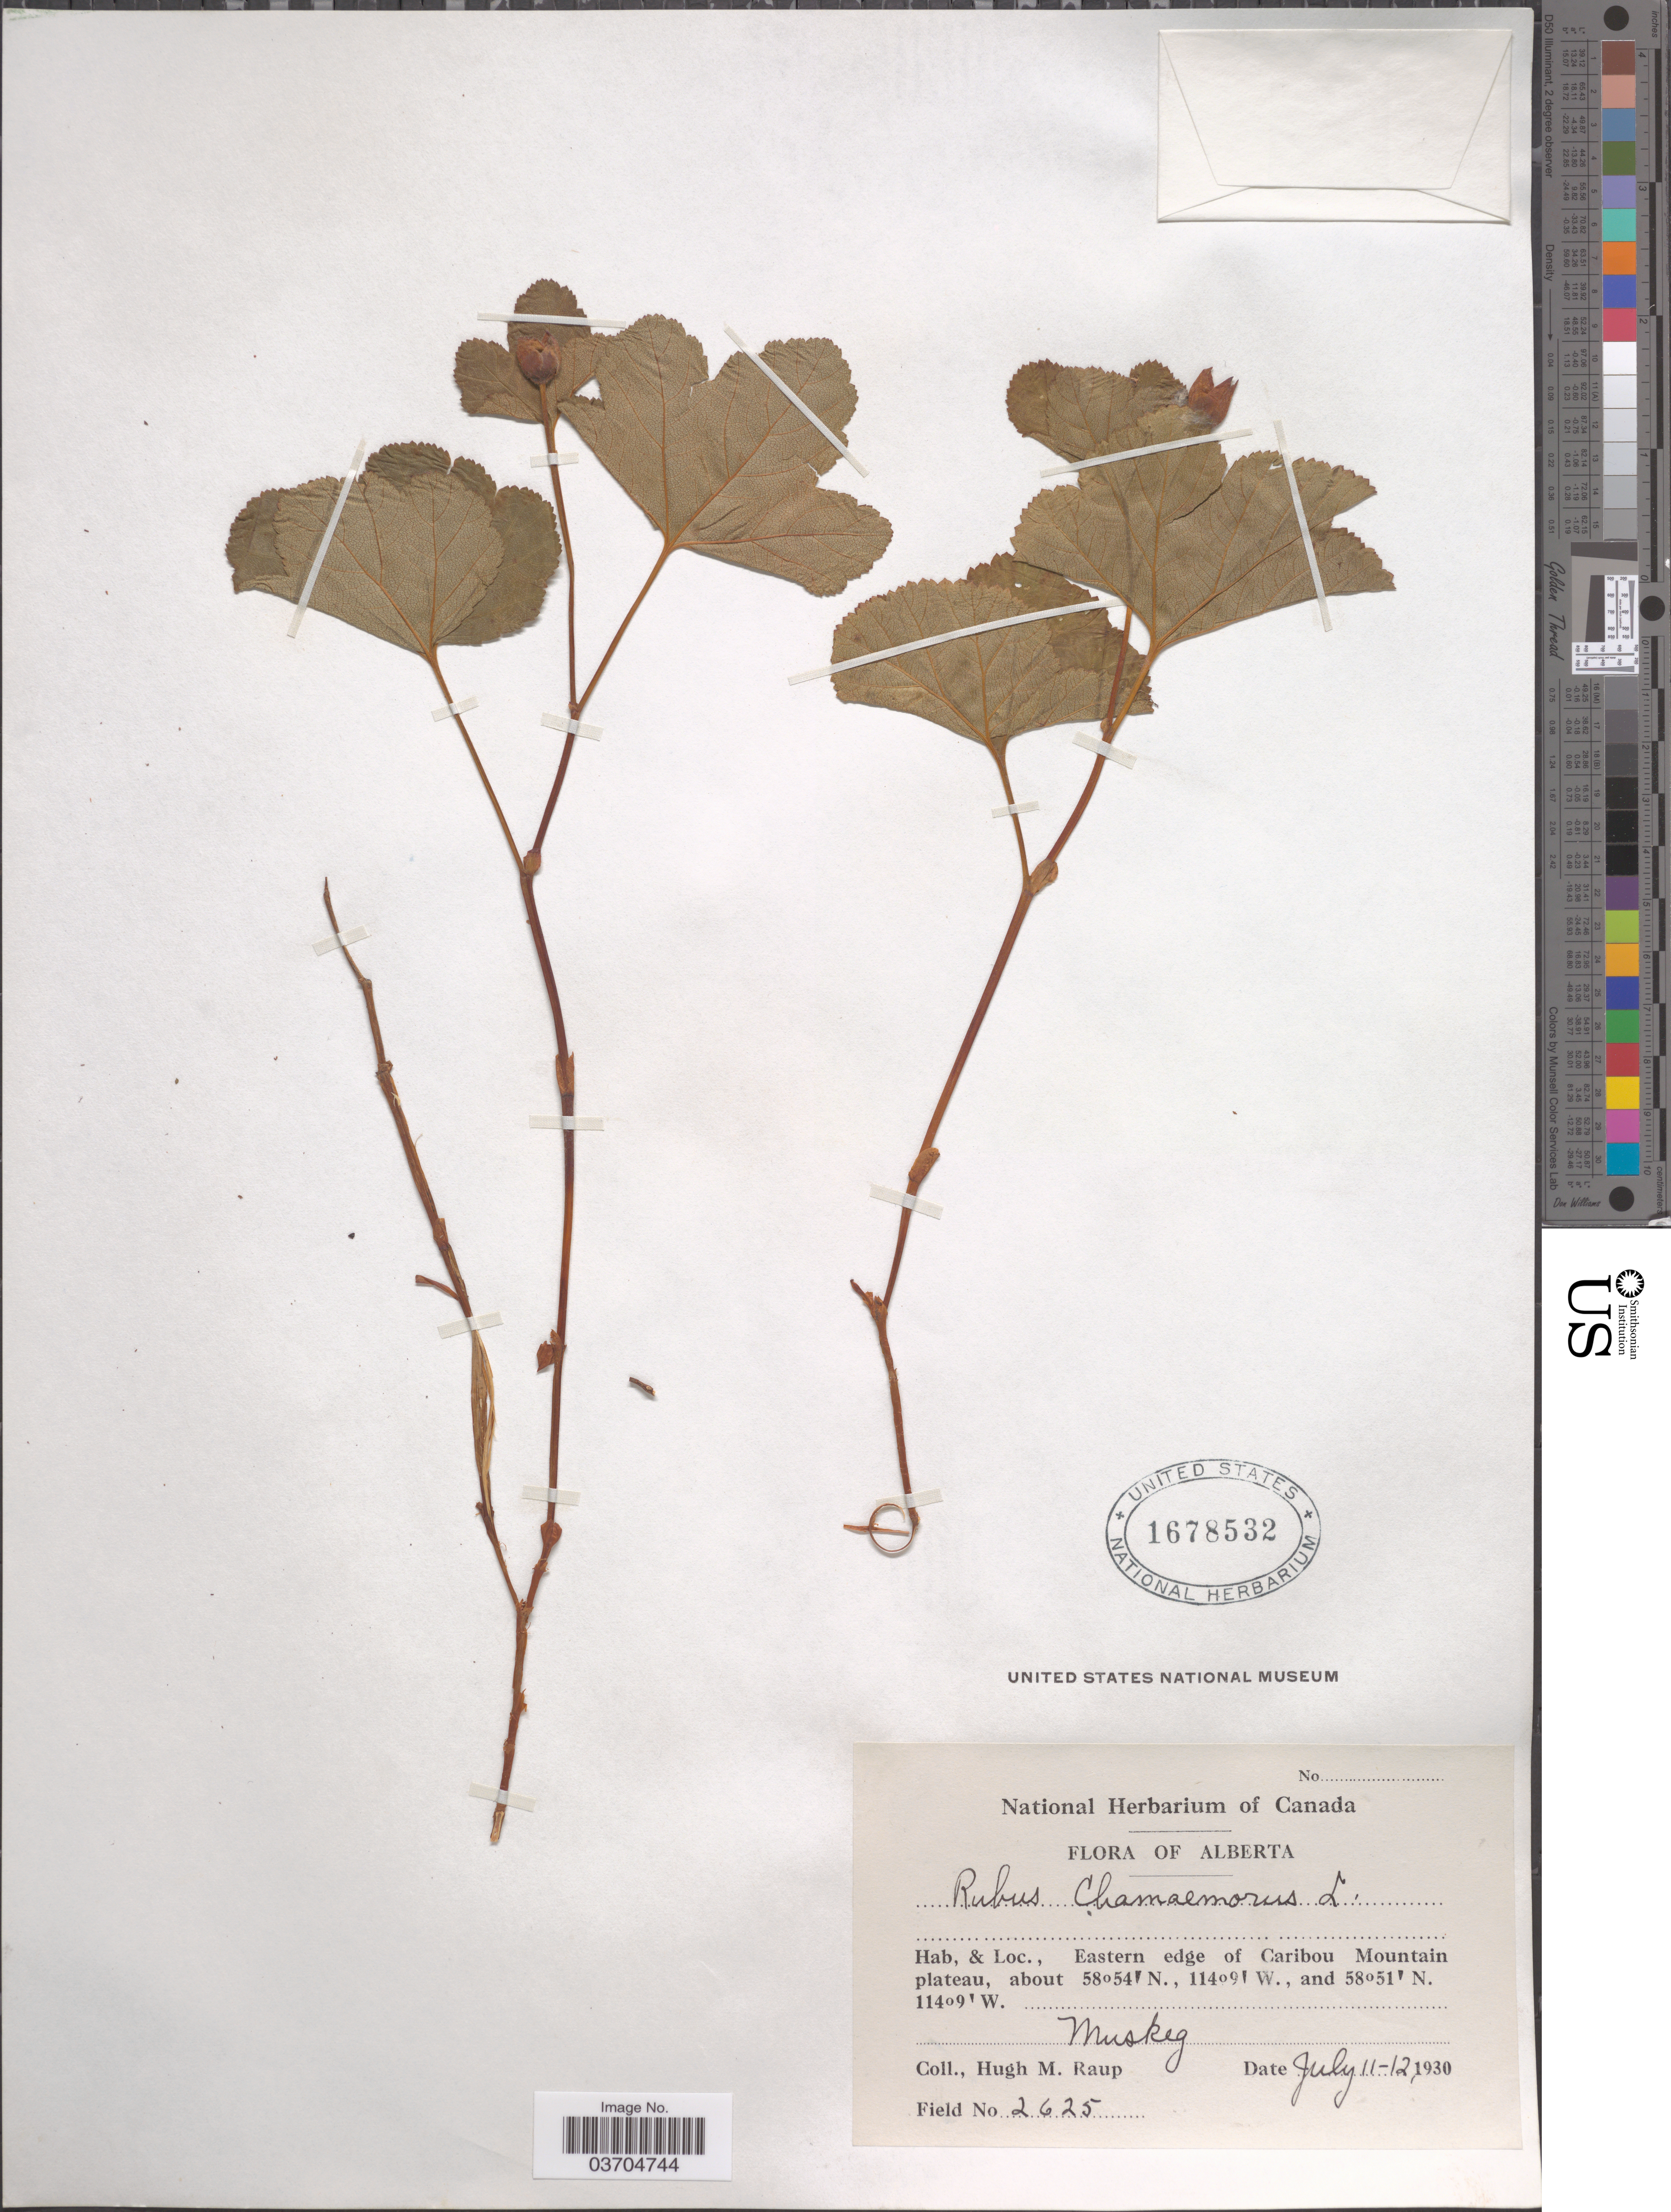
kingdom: Plantae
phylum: Tracheophyta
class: Magnoliopsida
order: Rosales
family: Rosaceae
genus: Rubus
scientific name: Rubus chamaemorus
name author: L.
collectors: H. Raup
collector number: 2625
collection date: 1930-07-11/1930-07-12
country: Canada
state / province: Alberta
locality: Eastern edge of Caribou Mountain plateau. Muskeg.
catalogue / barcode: US 1678532